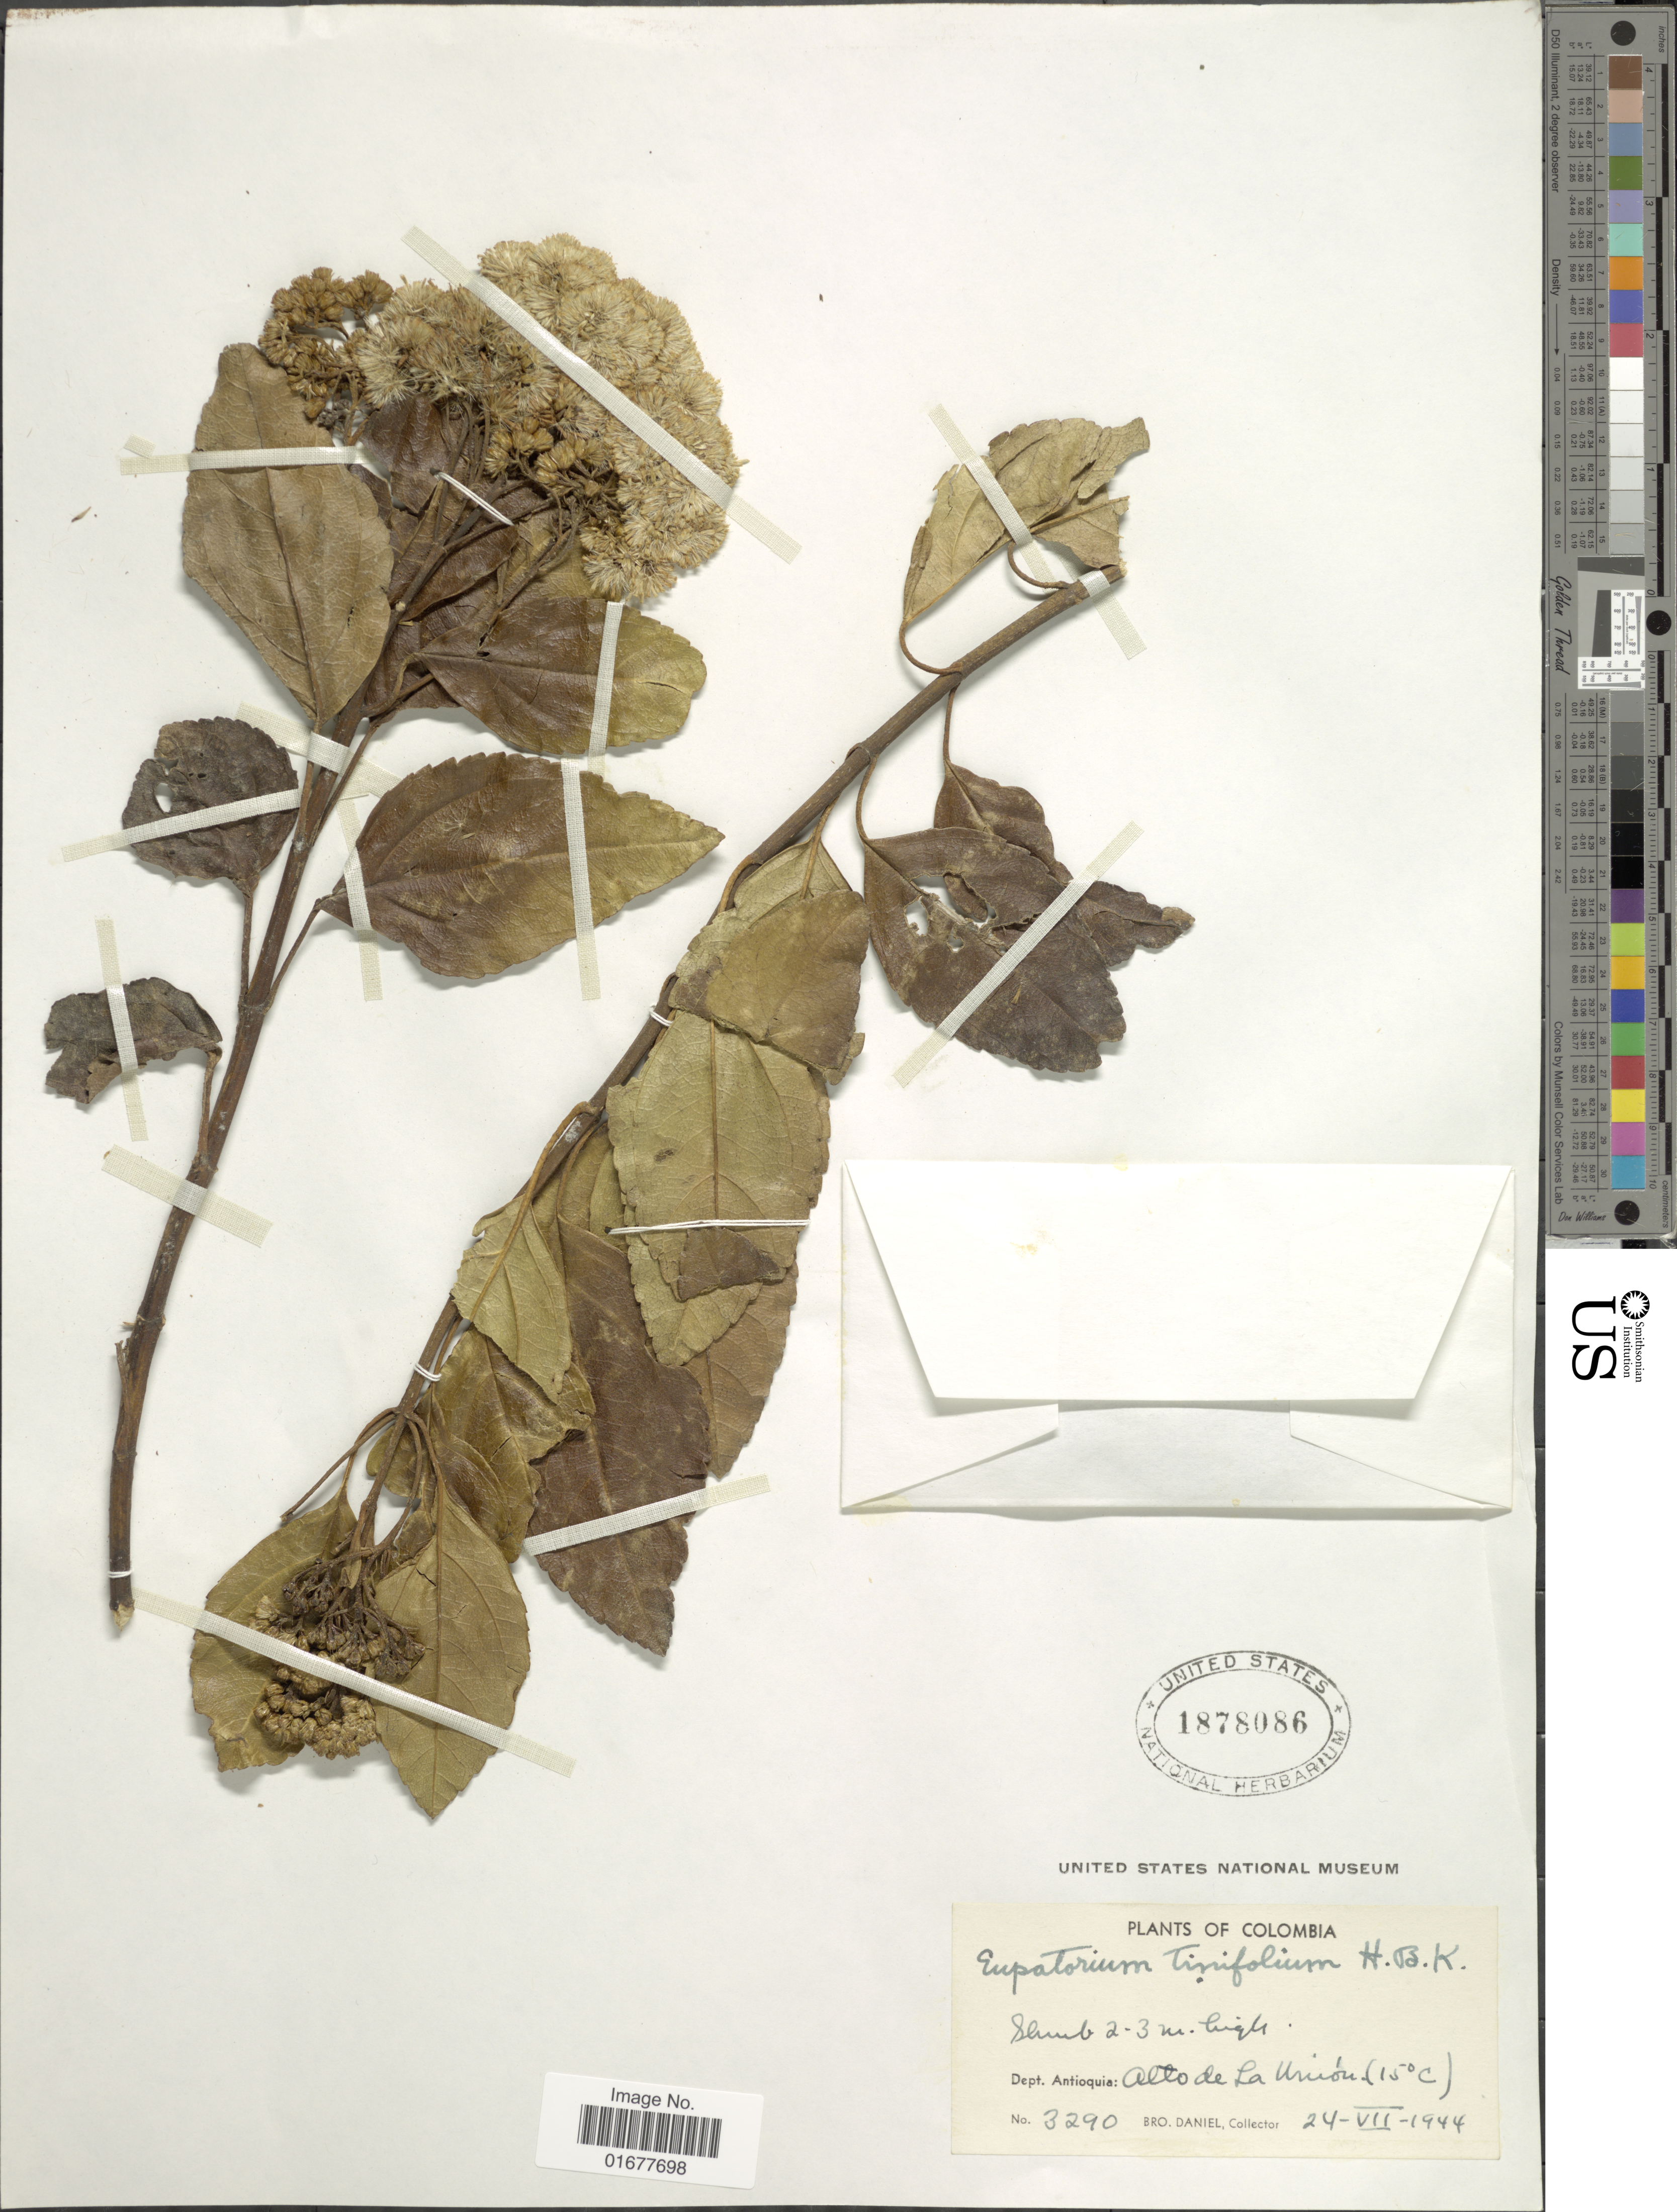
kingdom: Plantae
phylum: Tracheophyta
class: Magnoliopsida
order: Asterales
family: Asteraceae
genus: Ageratina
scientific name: Ageratina tinifolia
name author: (Kunth) R.M. King & H. Rob.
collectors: Bro. Daniel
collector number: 3290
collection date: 1944-07-24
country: Colombia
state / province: Antioquia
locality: Alto de La Union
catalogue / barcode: US 1878086